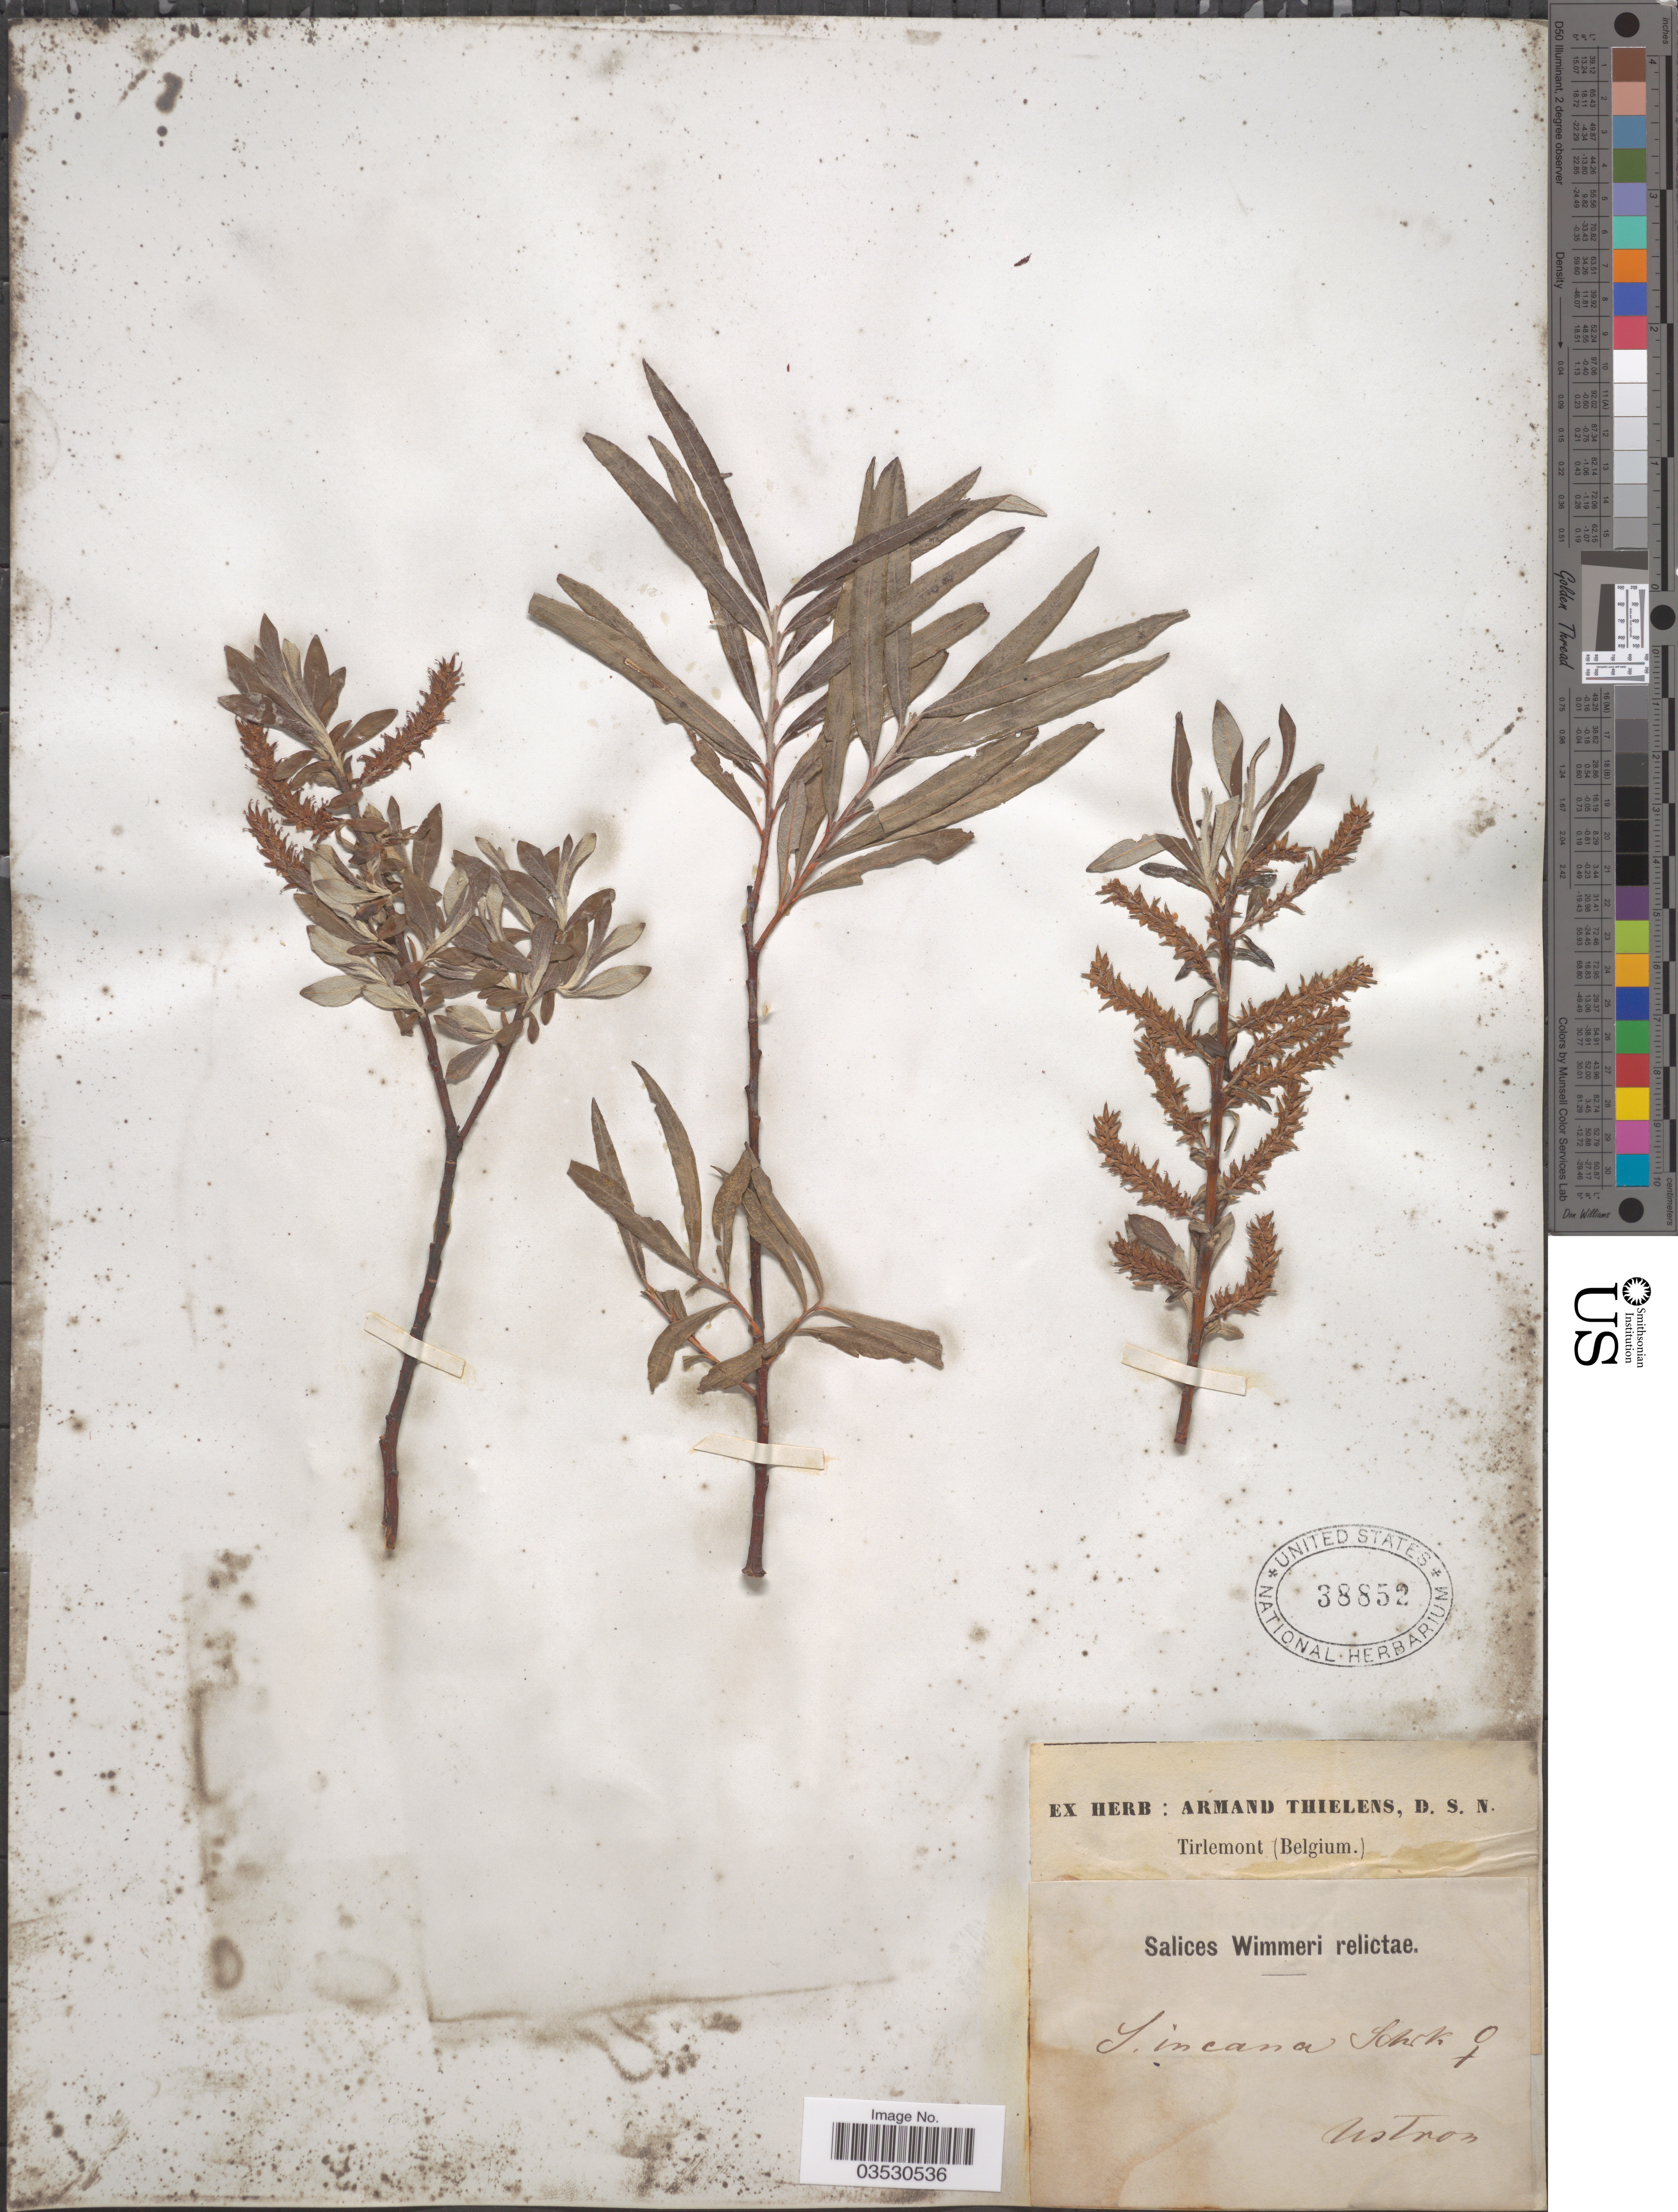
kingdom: Plantae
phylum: Tracheophyta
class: Magnoliopsida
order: Malpighiales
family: Salicaceae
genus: Salix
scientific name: Salix incana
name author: Michx.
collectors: ex herb. Armand Thielens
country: Poland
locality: Ustron.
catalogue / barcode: US 38852